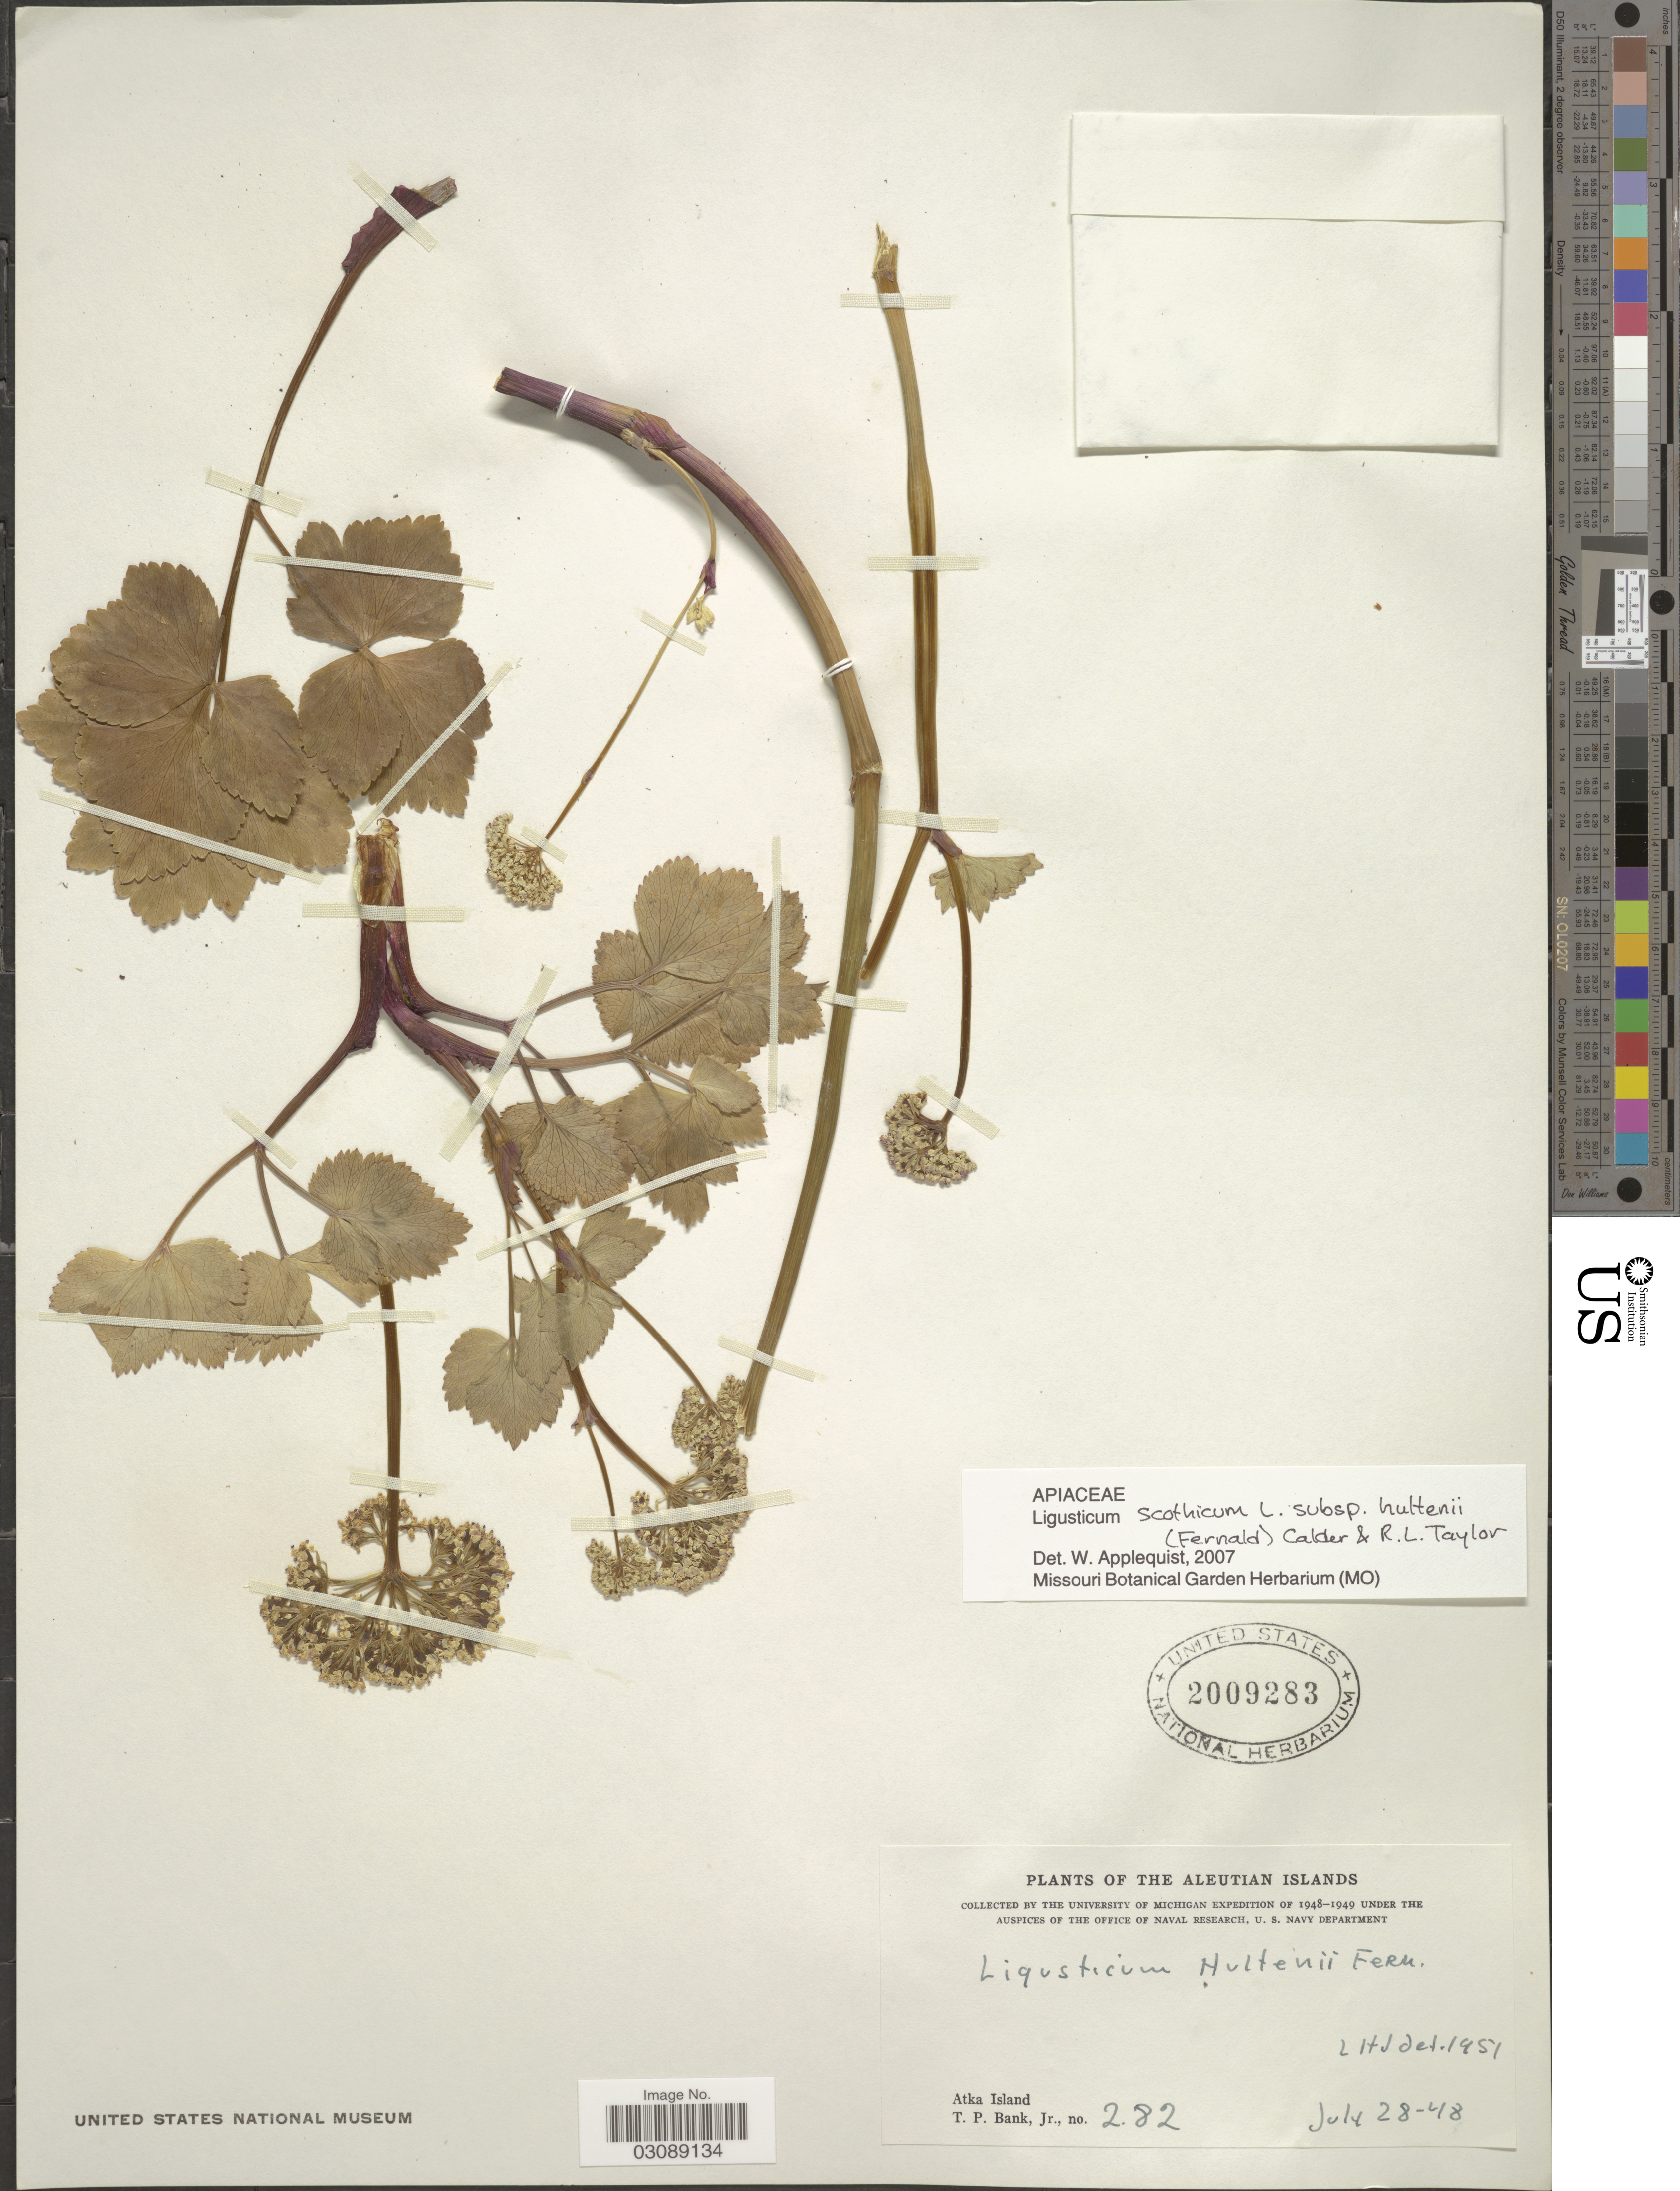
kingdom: Plantae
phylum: Tracheophyta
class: Magnoliopsida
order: Apiales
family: Apiaceae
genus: Ligusticum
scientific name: Ligusticum scoticum subsp. hultenii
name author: (Fernald) Calder & Roy L. Taylor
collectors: T. Bank Jr.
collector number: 282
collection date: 1948-07-28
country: United States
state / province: Alaska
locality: The Aleutian Islands, Atka Island.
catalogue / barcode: US 2009283